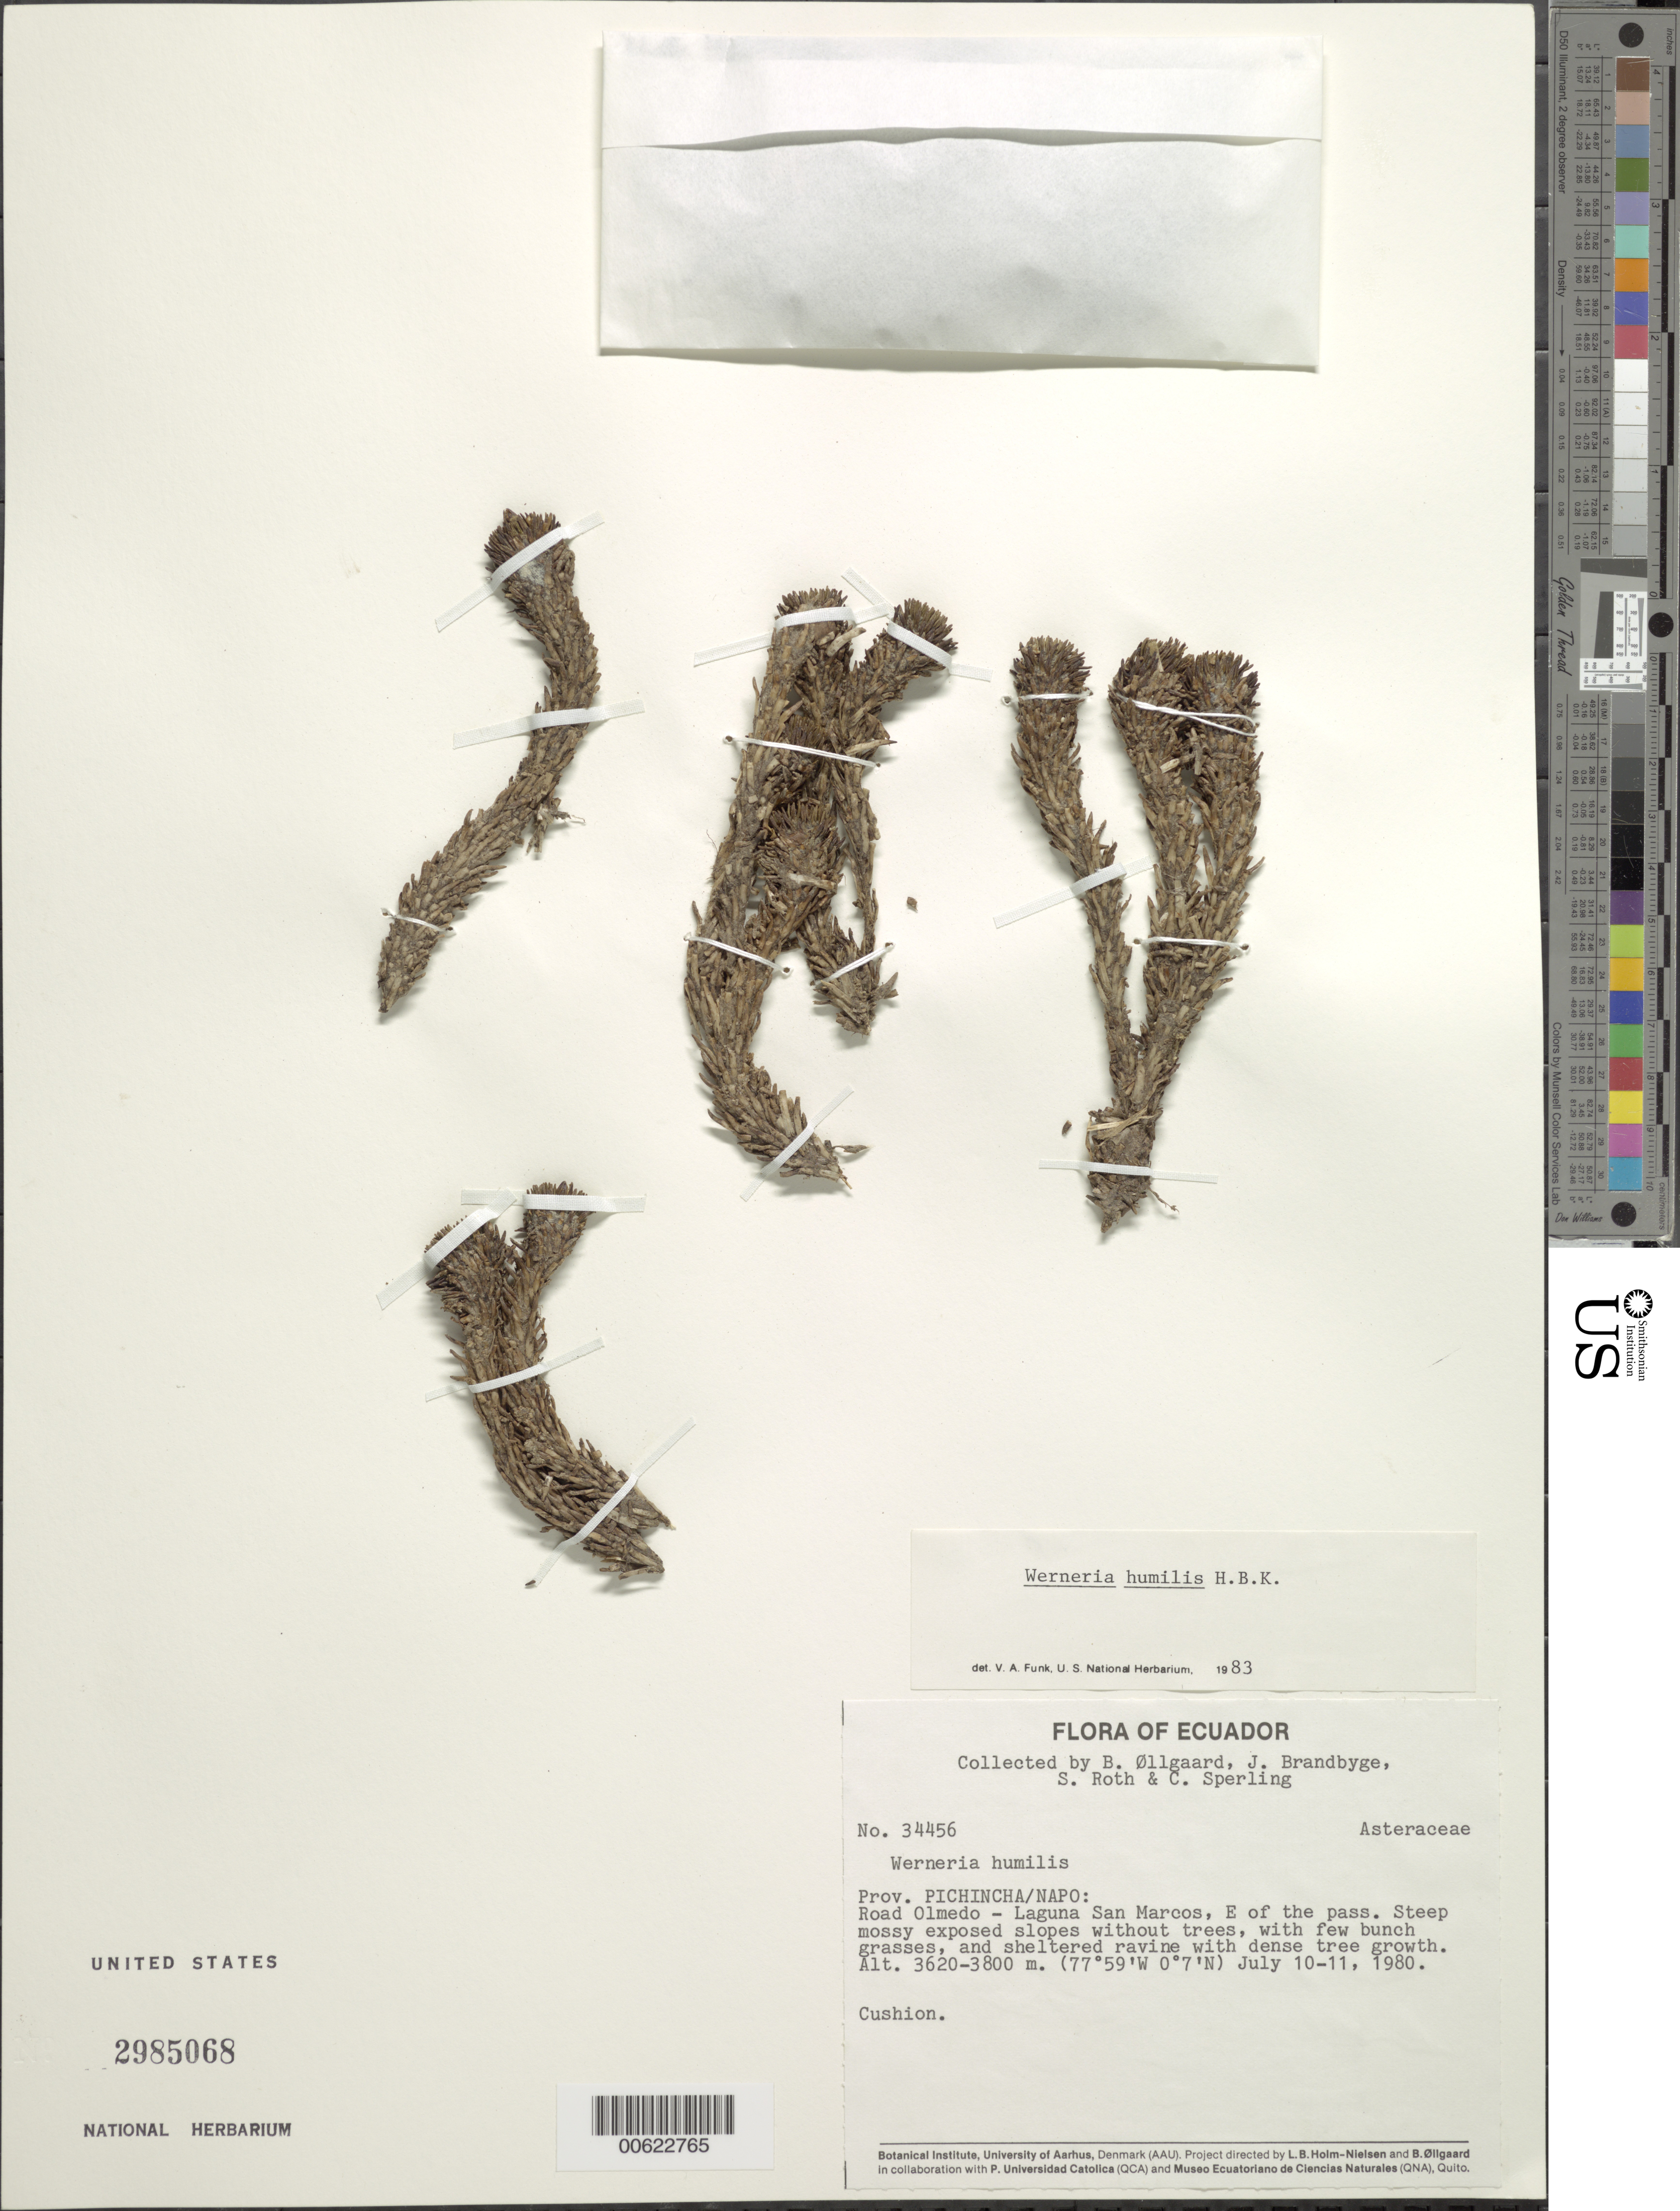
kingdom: Plantae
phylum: Tracheophyta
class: Magnoliopsida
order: Asterales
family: Asteraceae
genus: Xenophyllum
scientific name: Xenophyllum humile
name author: (Kunth) V.A. Funk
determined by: Funk, Vicki A., (BOT), Smithsonian Institution - National Museum of Natural History (UNITED STATES)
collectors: B. Øllgaard & et al.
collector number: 34456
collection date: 1980-07-10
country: Ecuador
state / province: Pichincha / Napo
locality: Olmedo, road Olmedo - Laguna San Marcos, E of pass.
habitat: Steep mossy exposed slopes without trees, with few bunch grasses, sheltered ravine with dense tree growth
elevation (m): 3620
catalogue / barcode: US 2985068